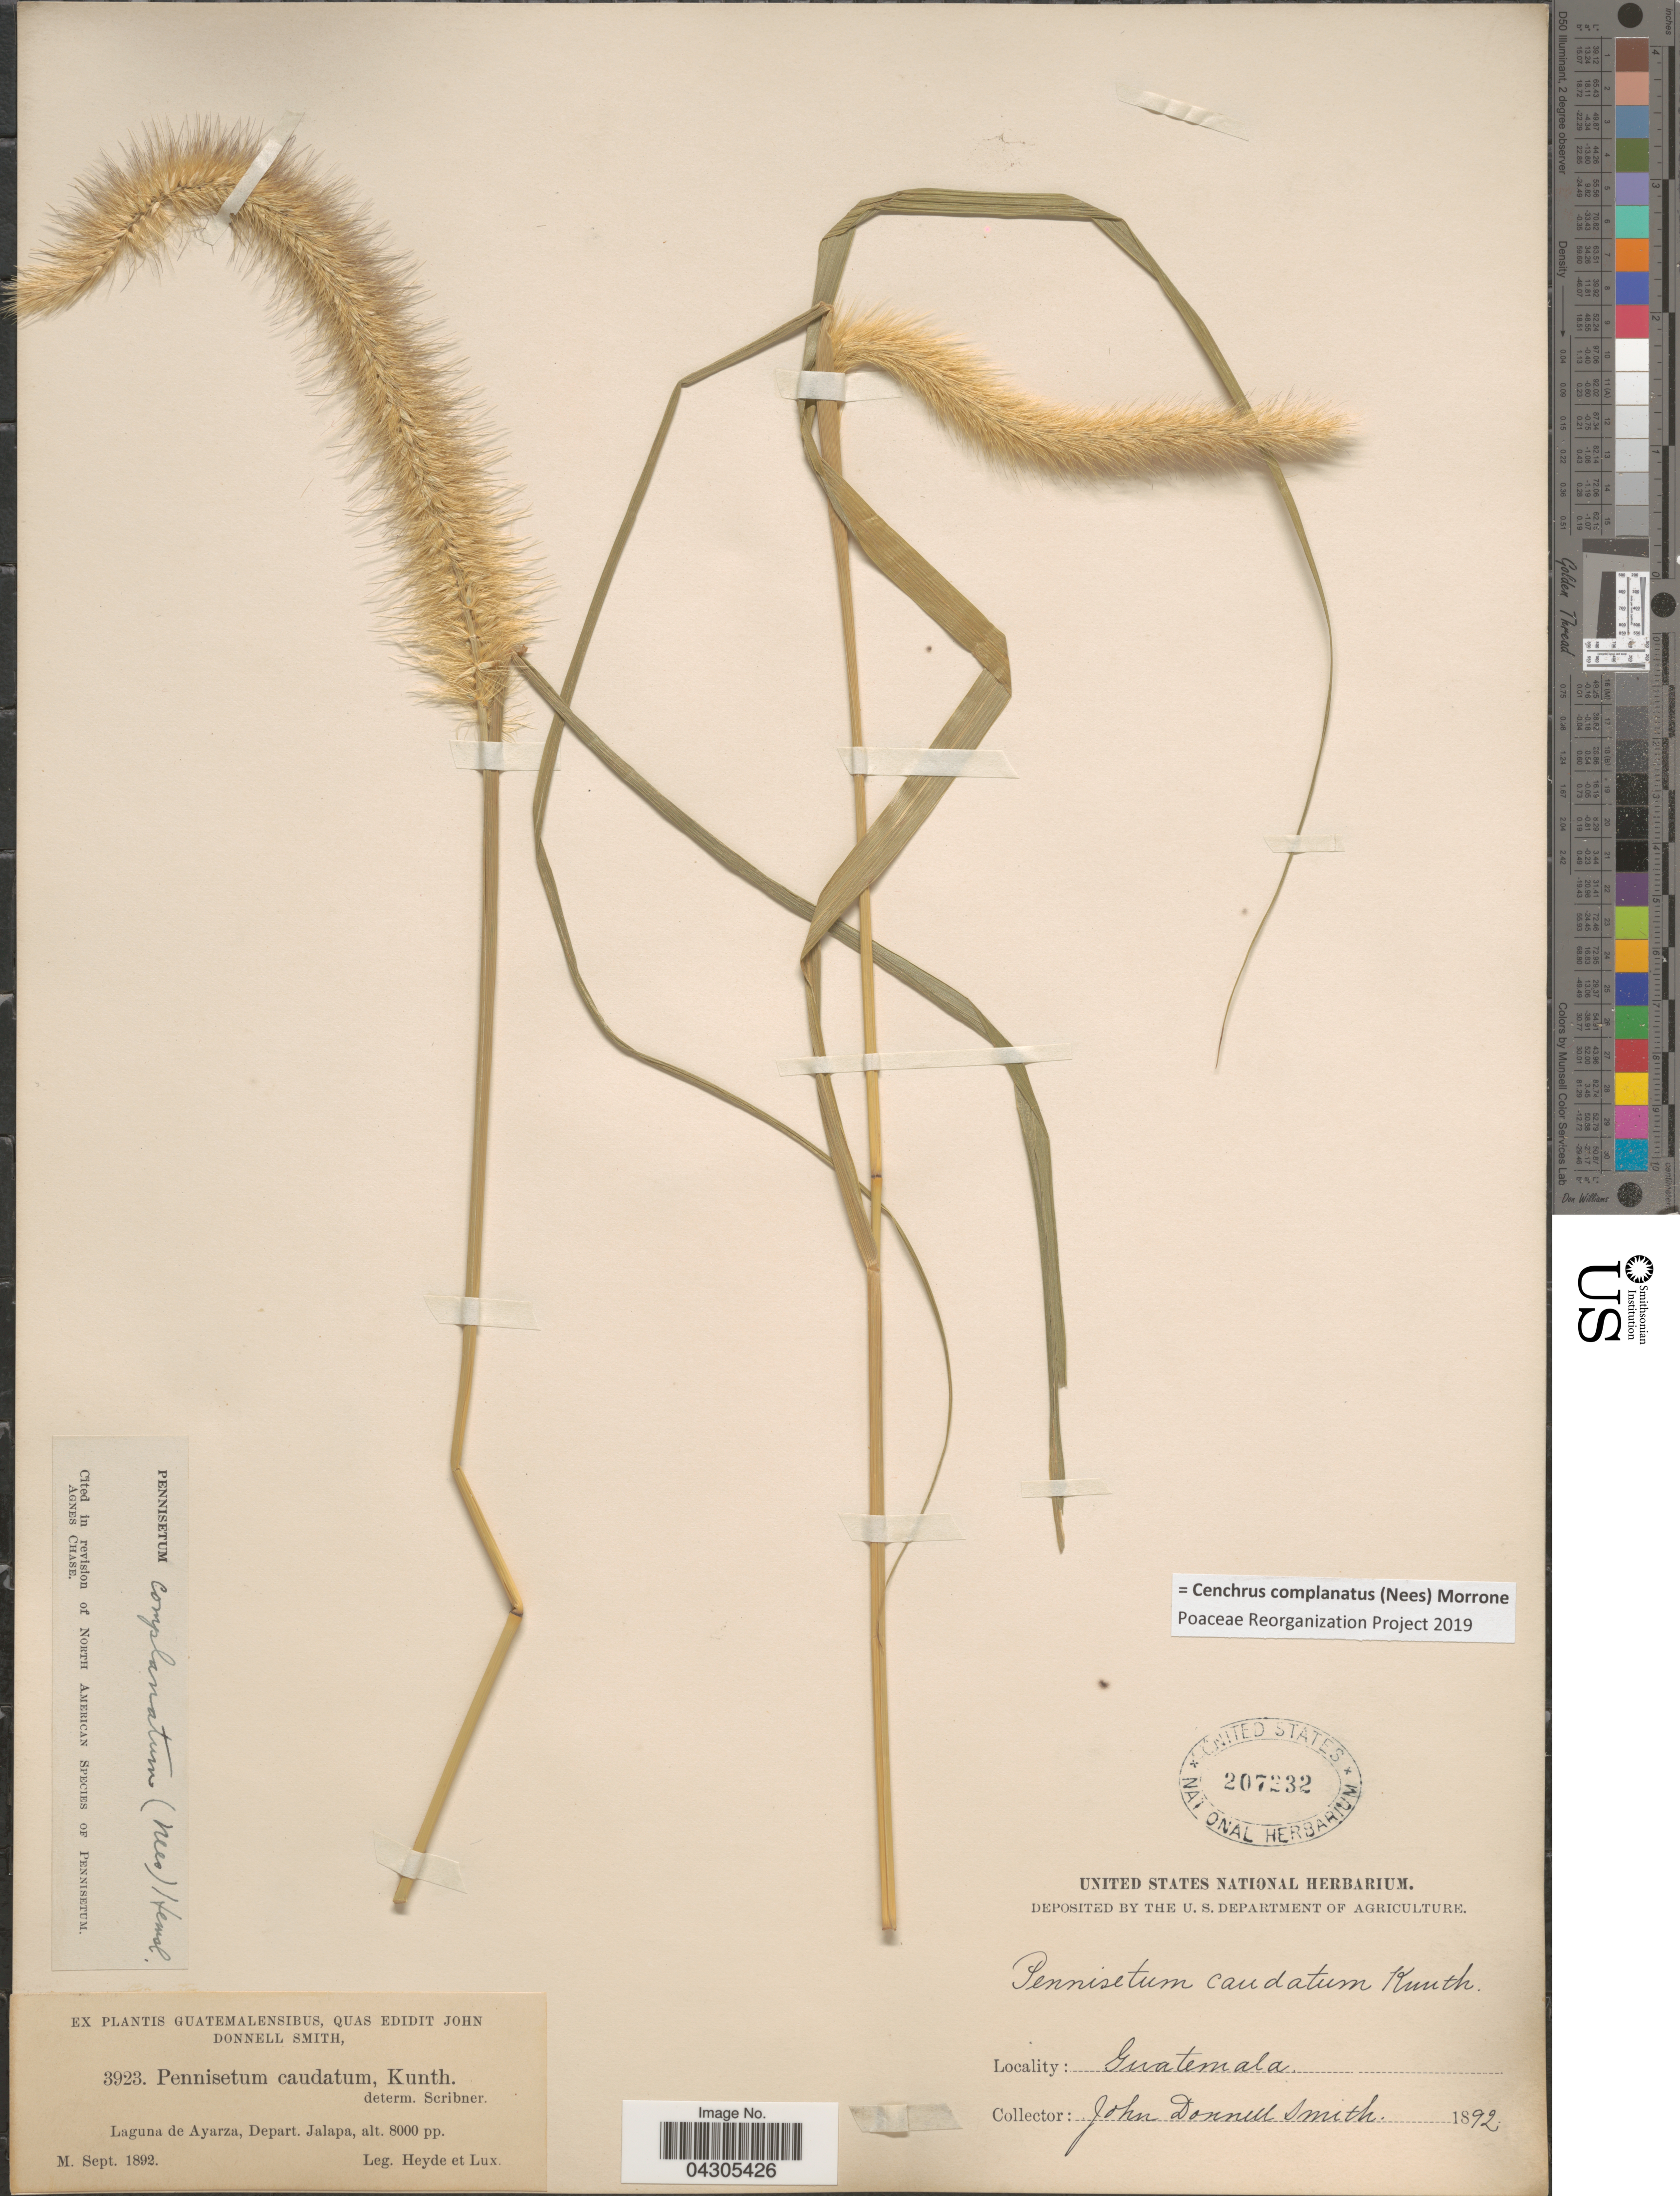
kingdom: Plantae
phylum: Tracheophyta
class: Liliopsida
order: Poales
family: Poaceae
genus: Cenchrus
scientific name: Cenchrus complanatus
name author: (Nees) Morrone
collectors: Heyde, Lux & J. Donnell Smith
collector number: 3923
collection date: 1892-09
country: Guatemala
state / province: Jalapa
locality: Laguna de Ayarza, Depart. Jalapa.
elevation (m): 2438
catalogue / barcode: US 207232